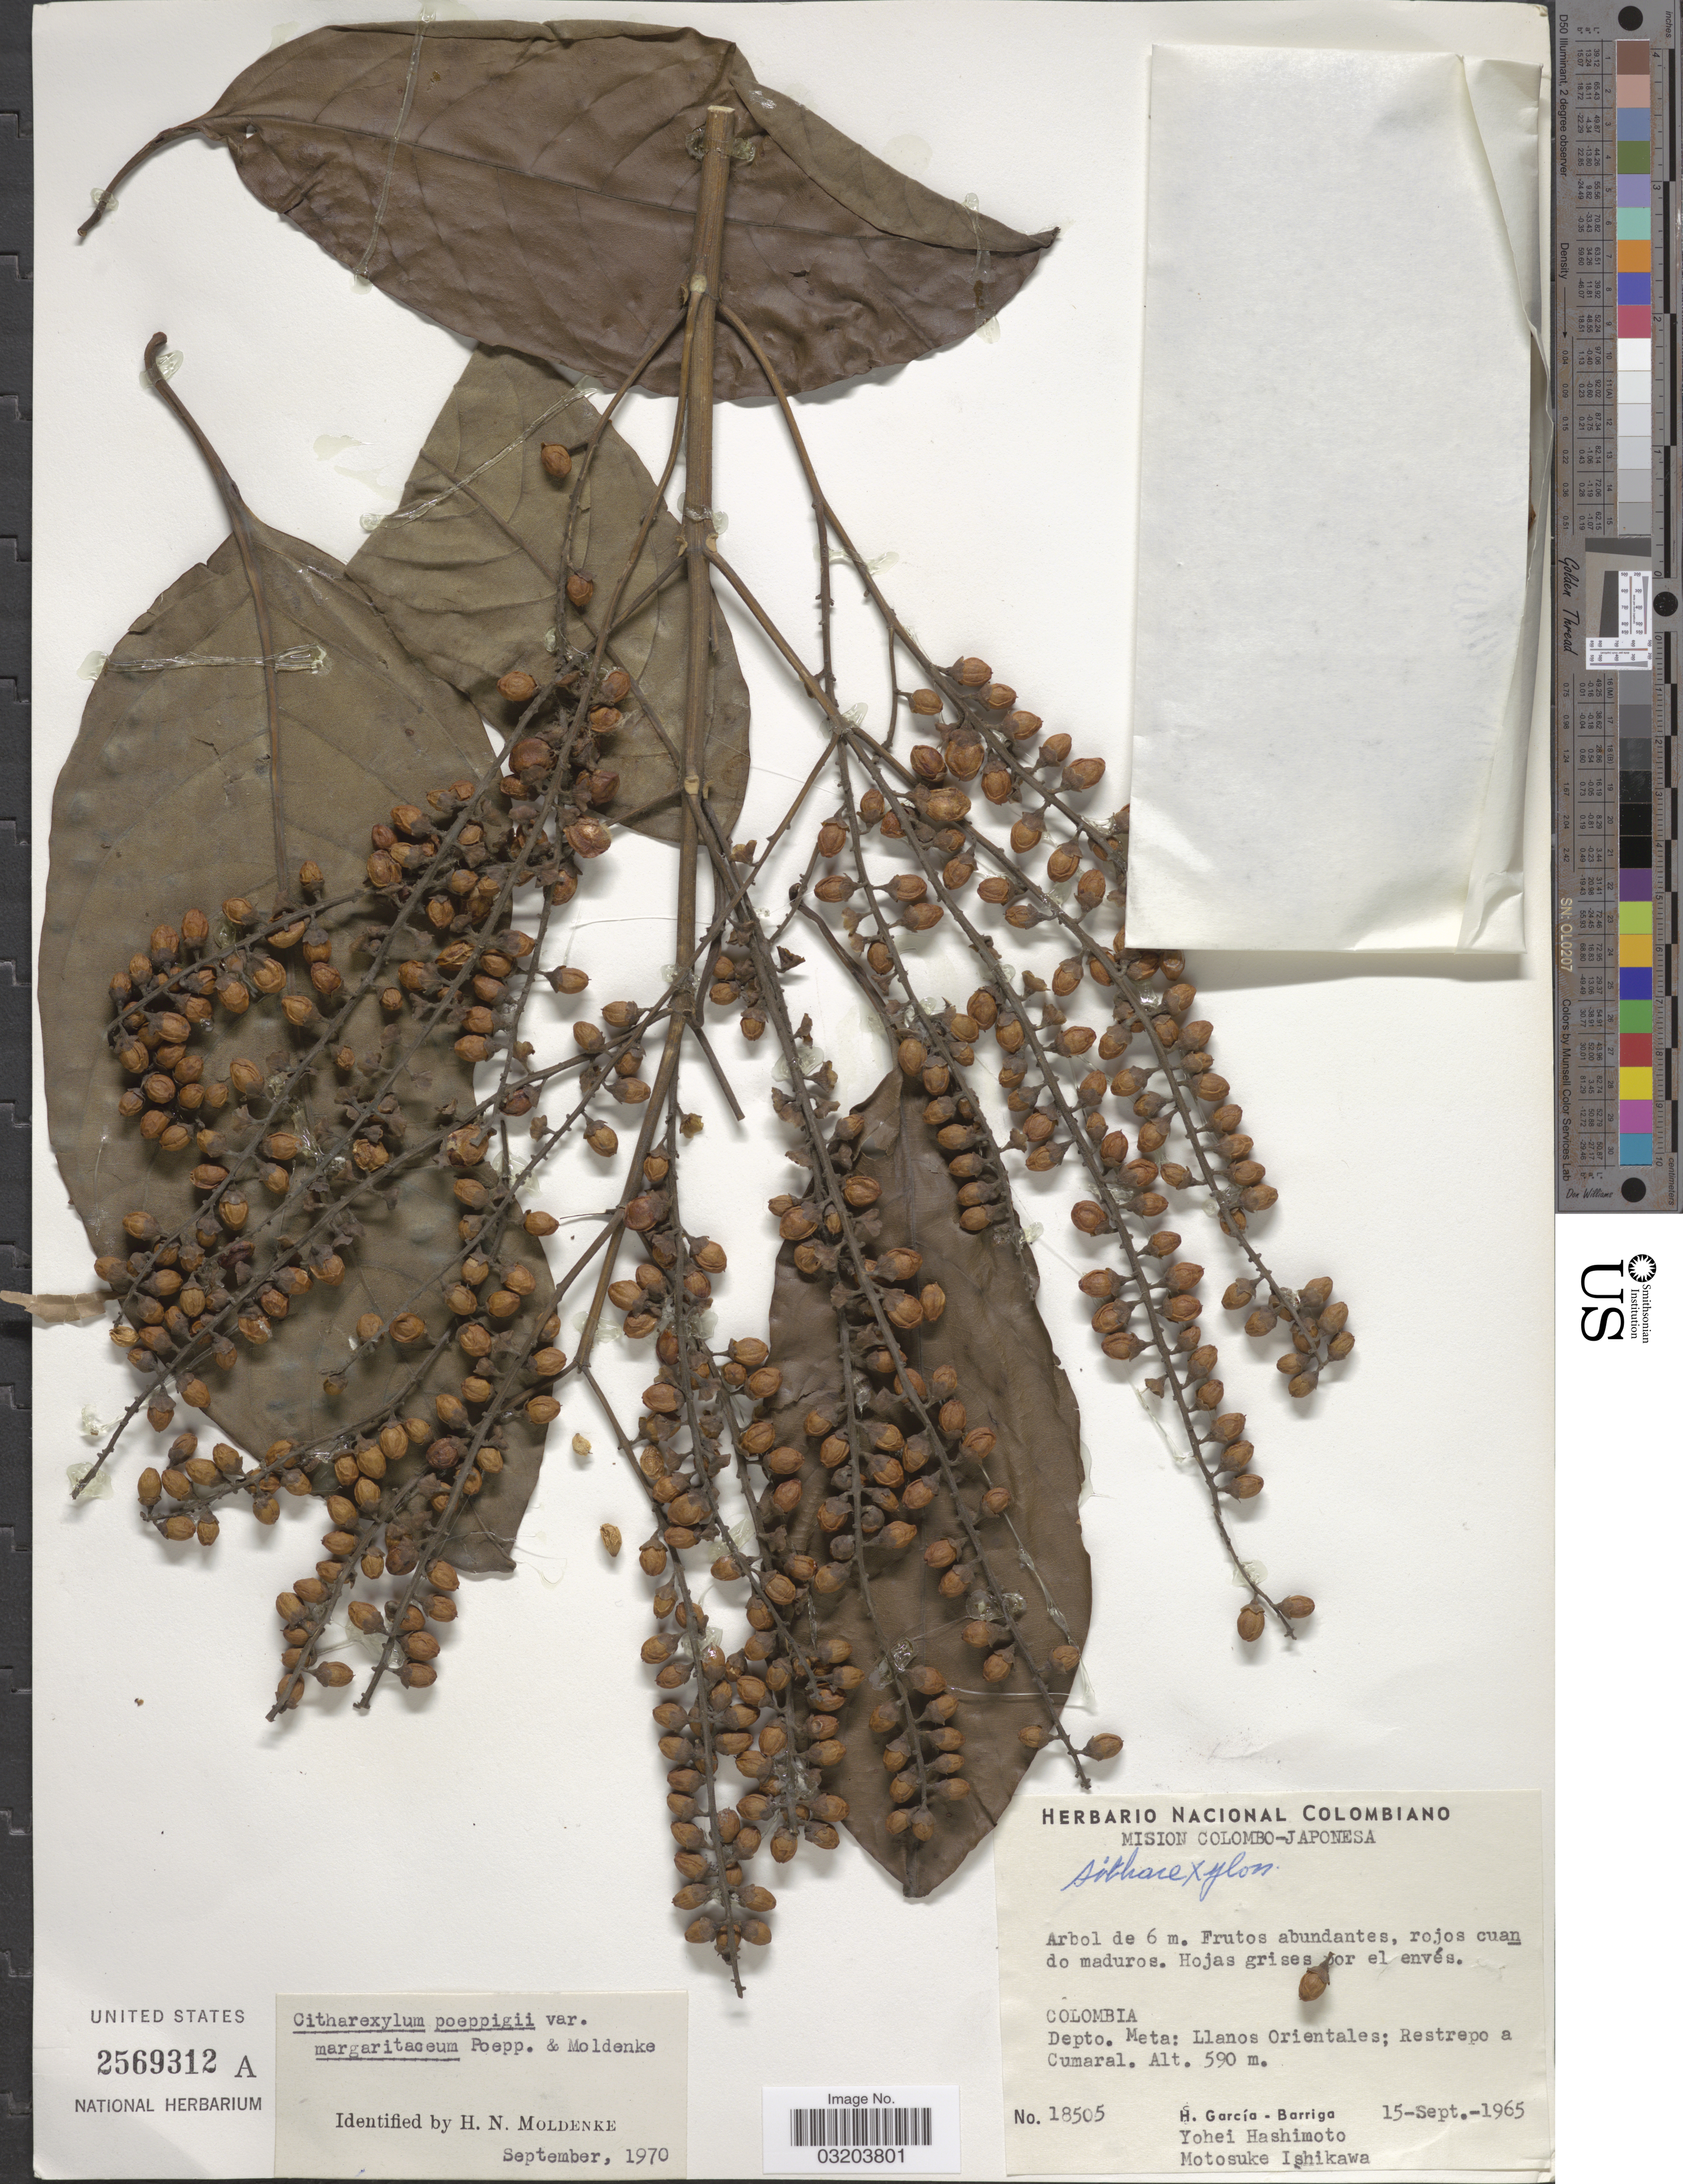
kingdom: Plantae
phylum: Tracheophyta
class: Magnoliopsida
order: Lamiales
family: Verbenaceae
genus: Citharexylum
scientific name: Citharexylum poeppigii var. margaritaceum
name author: Moldenke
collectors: H. García Barriga, Y. Hashimoto & M. Ishikawa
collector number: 18505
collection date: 1965-09-15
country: Colombia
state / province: Meta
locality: Depto. Meta: Llanos Orientales; Restrepo a Cumaral.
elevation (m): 590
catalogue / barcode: US 2569312A